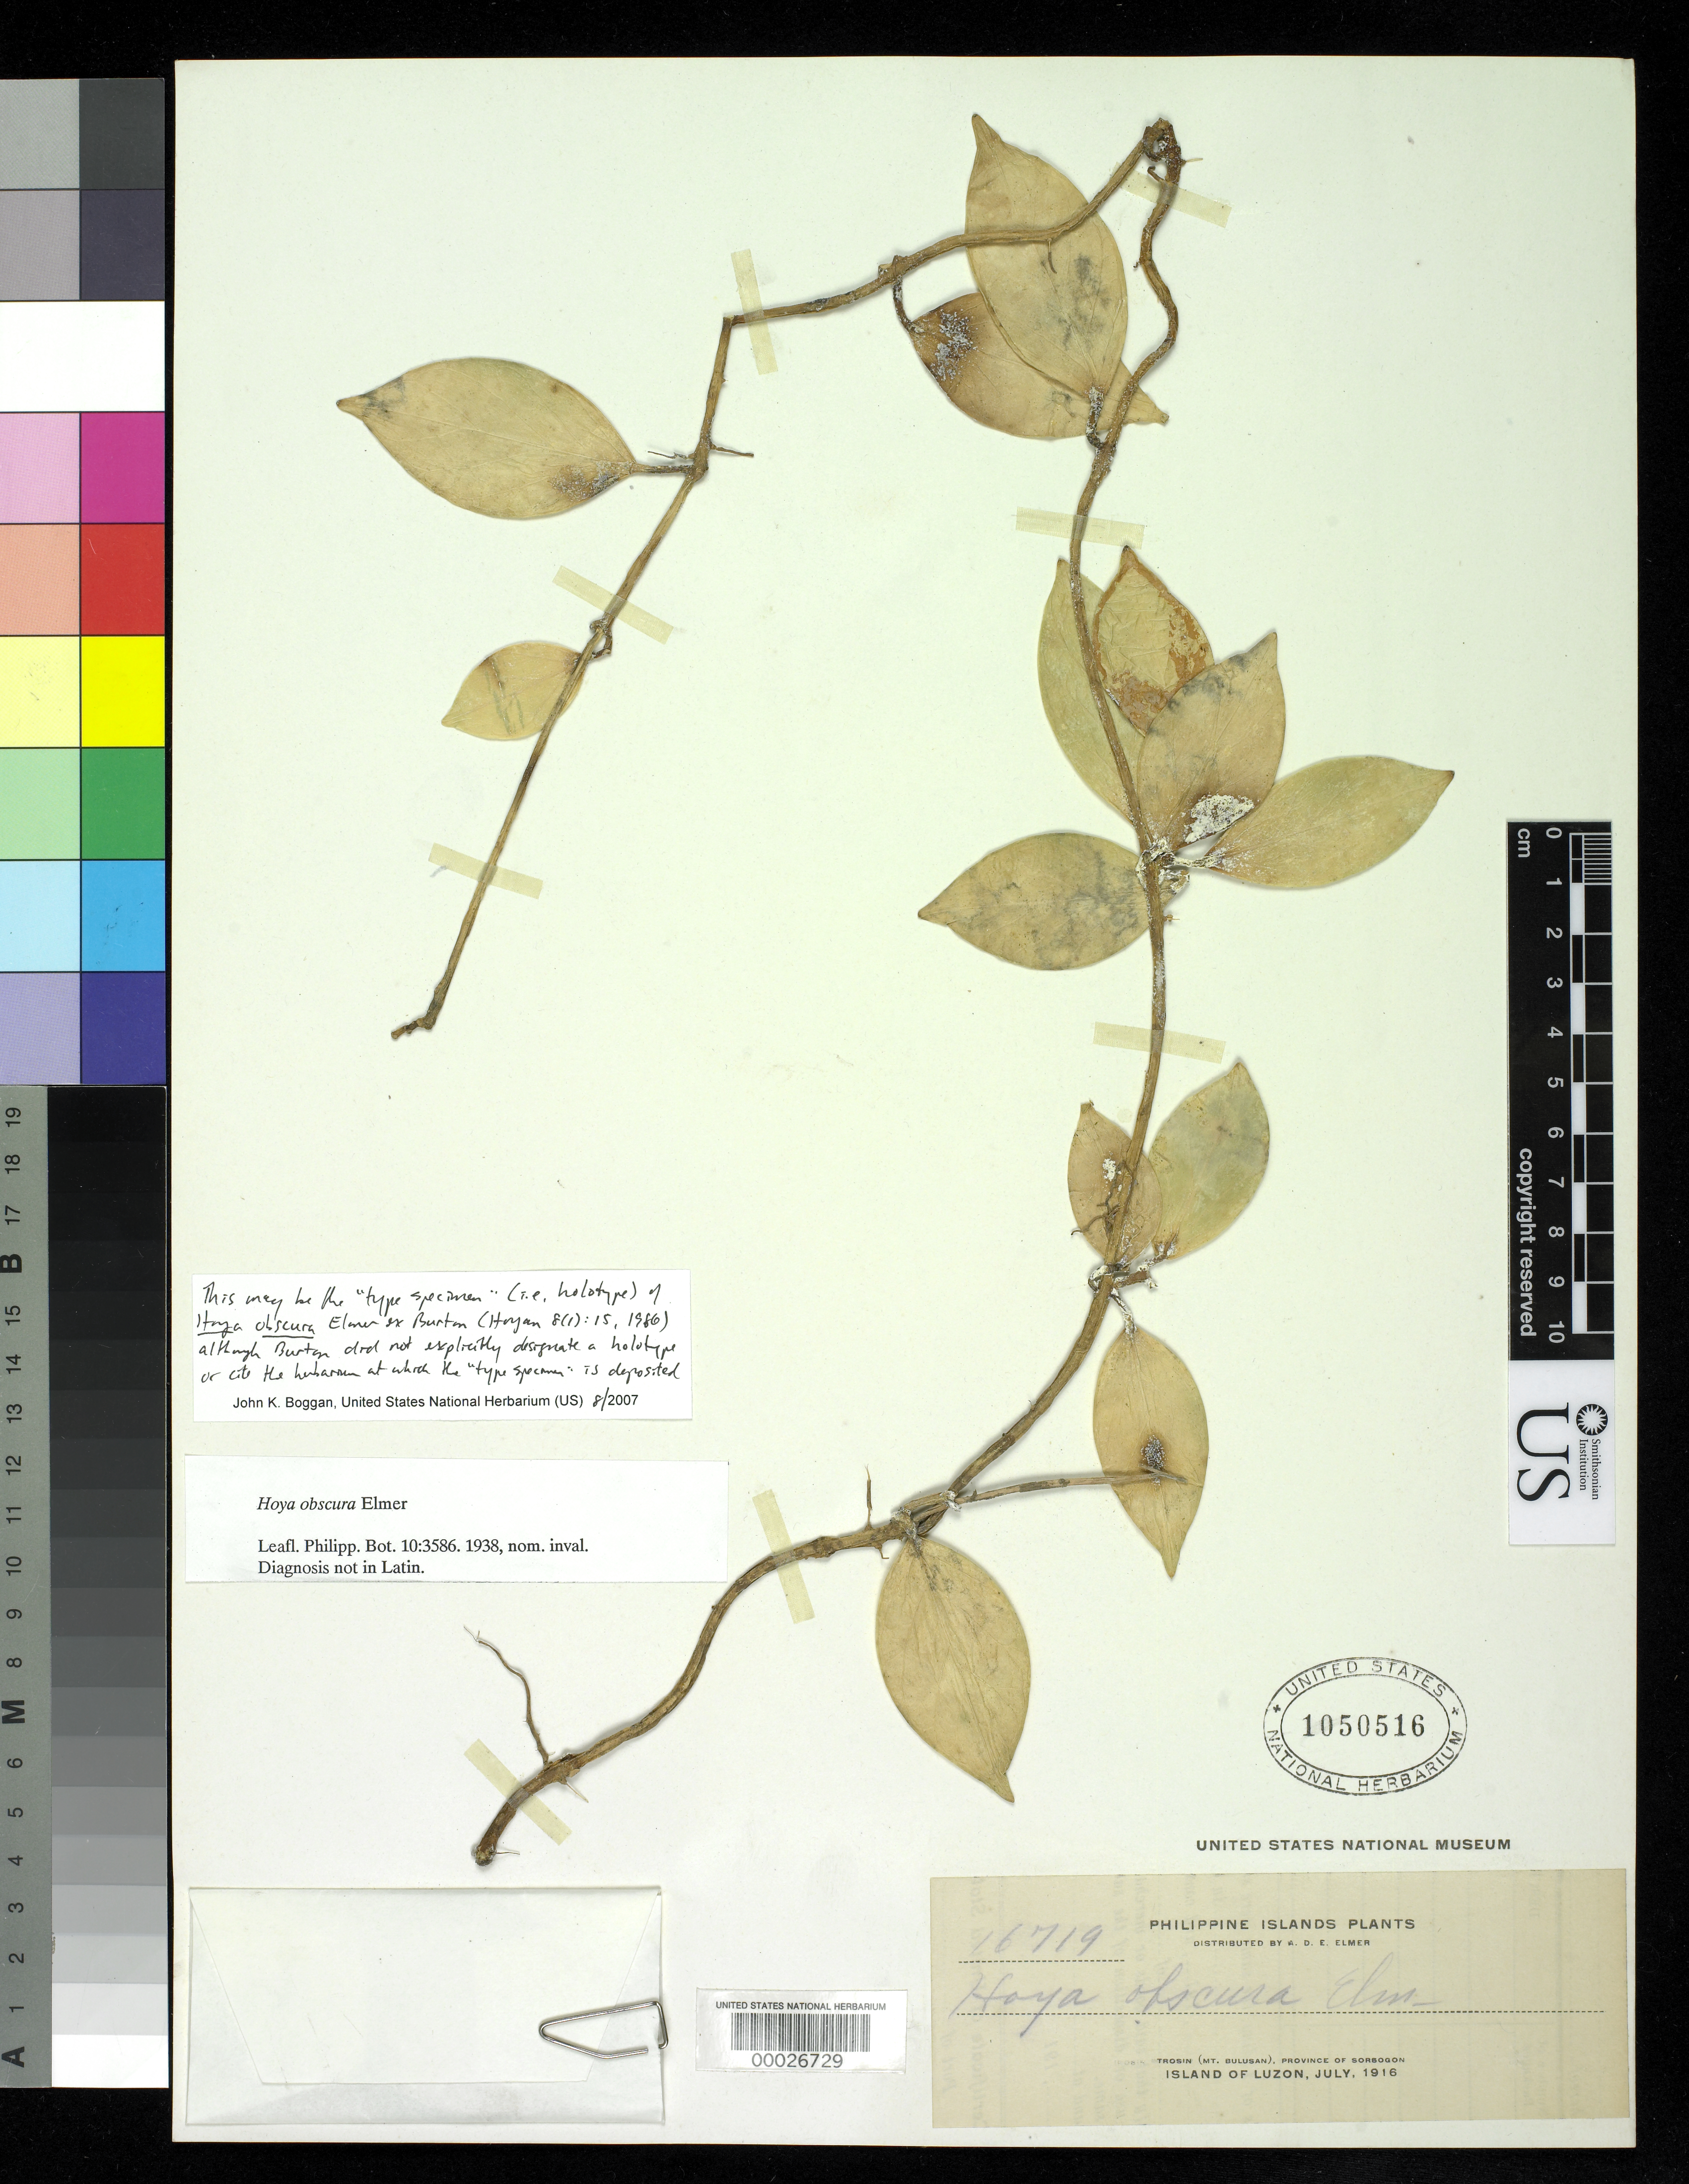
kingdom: Plantae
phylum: Tracheophyta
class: Magnoliopsida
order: Gentianales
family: Apocynaceae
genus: Hoya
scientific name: Hoya obscura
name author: Elmer ex C.M. Burton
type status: Type Collection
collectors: A. D. E. Elmer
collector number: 16719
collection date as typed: Jul 1916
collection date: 1916-07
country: Philippines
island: Luzon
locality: Trosin (Mt. Bulusan), Province of Sorsogon.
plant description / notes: Previously but invalidly published (without Latin descr. or diagn.) by Elmer, Leafl. Philipp. Bot. 10: 3586 (1938).; Typed and handwritten notes by C.M. Burton attached. This sheet is presumably the holotype of the name as validated by Burton, but she did not cite a holotype or the herbarium where the "type specimen" is deposited.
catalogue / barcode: US 1050516